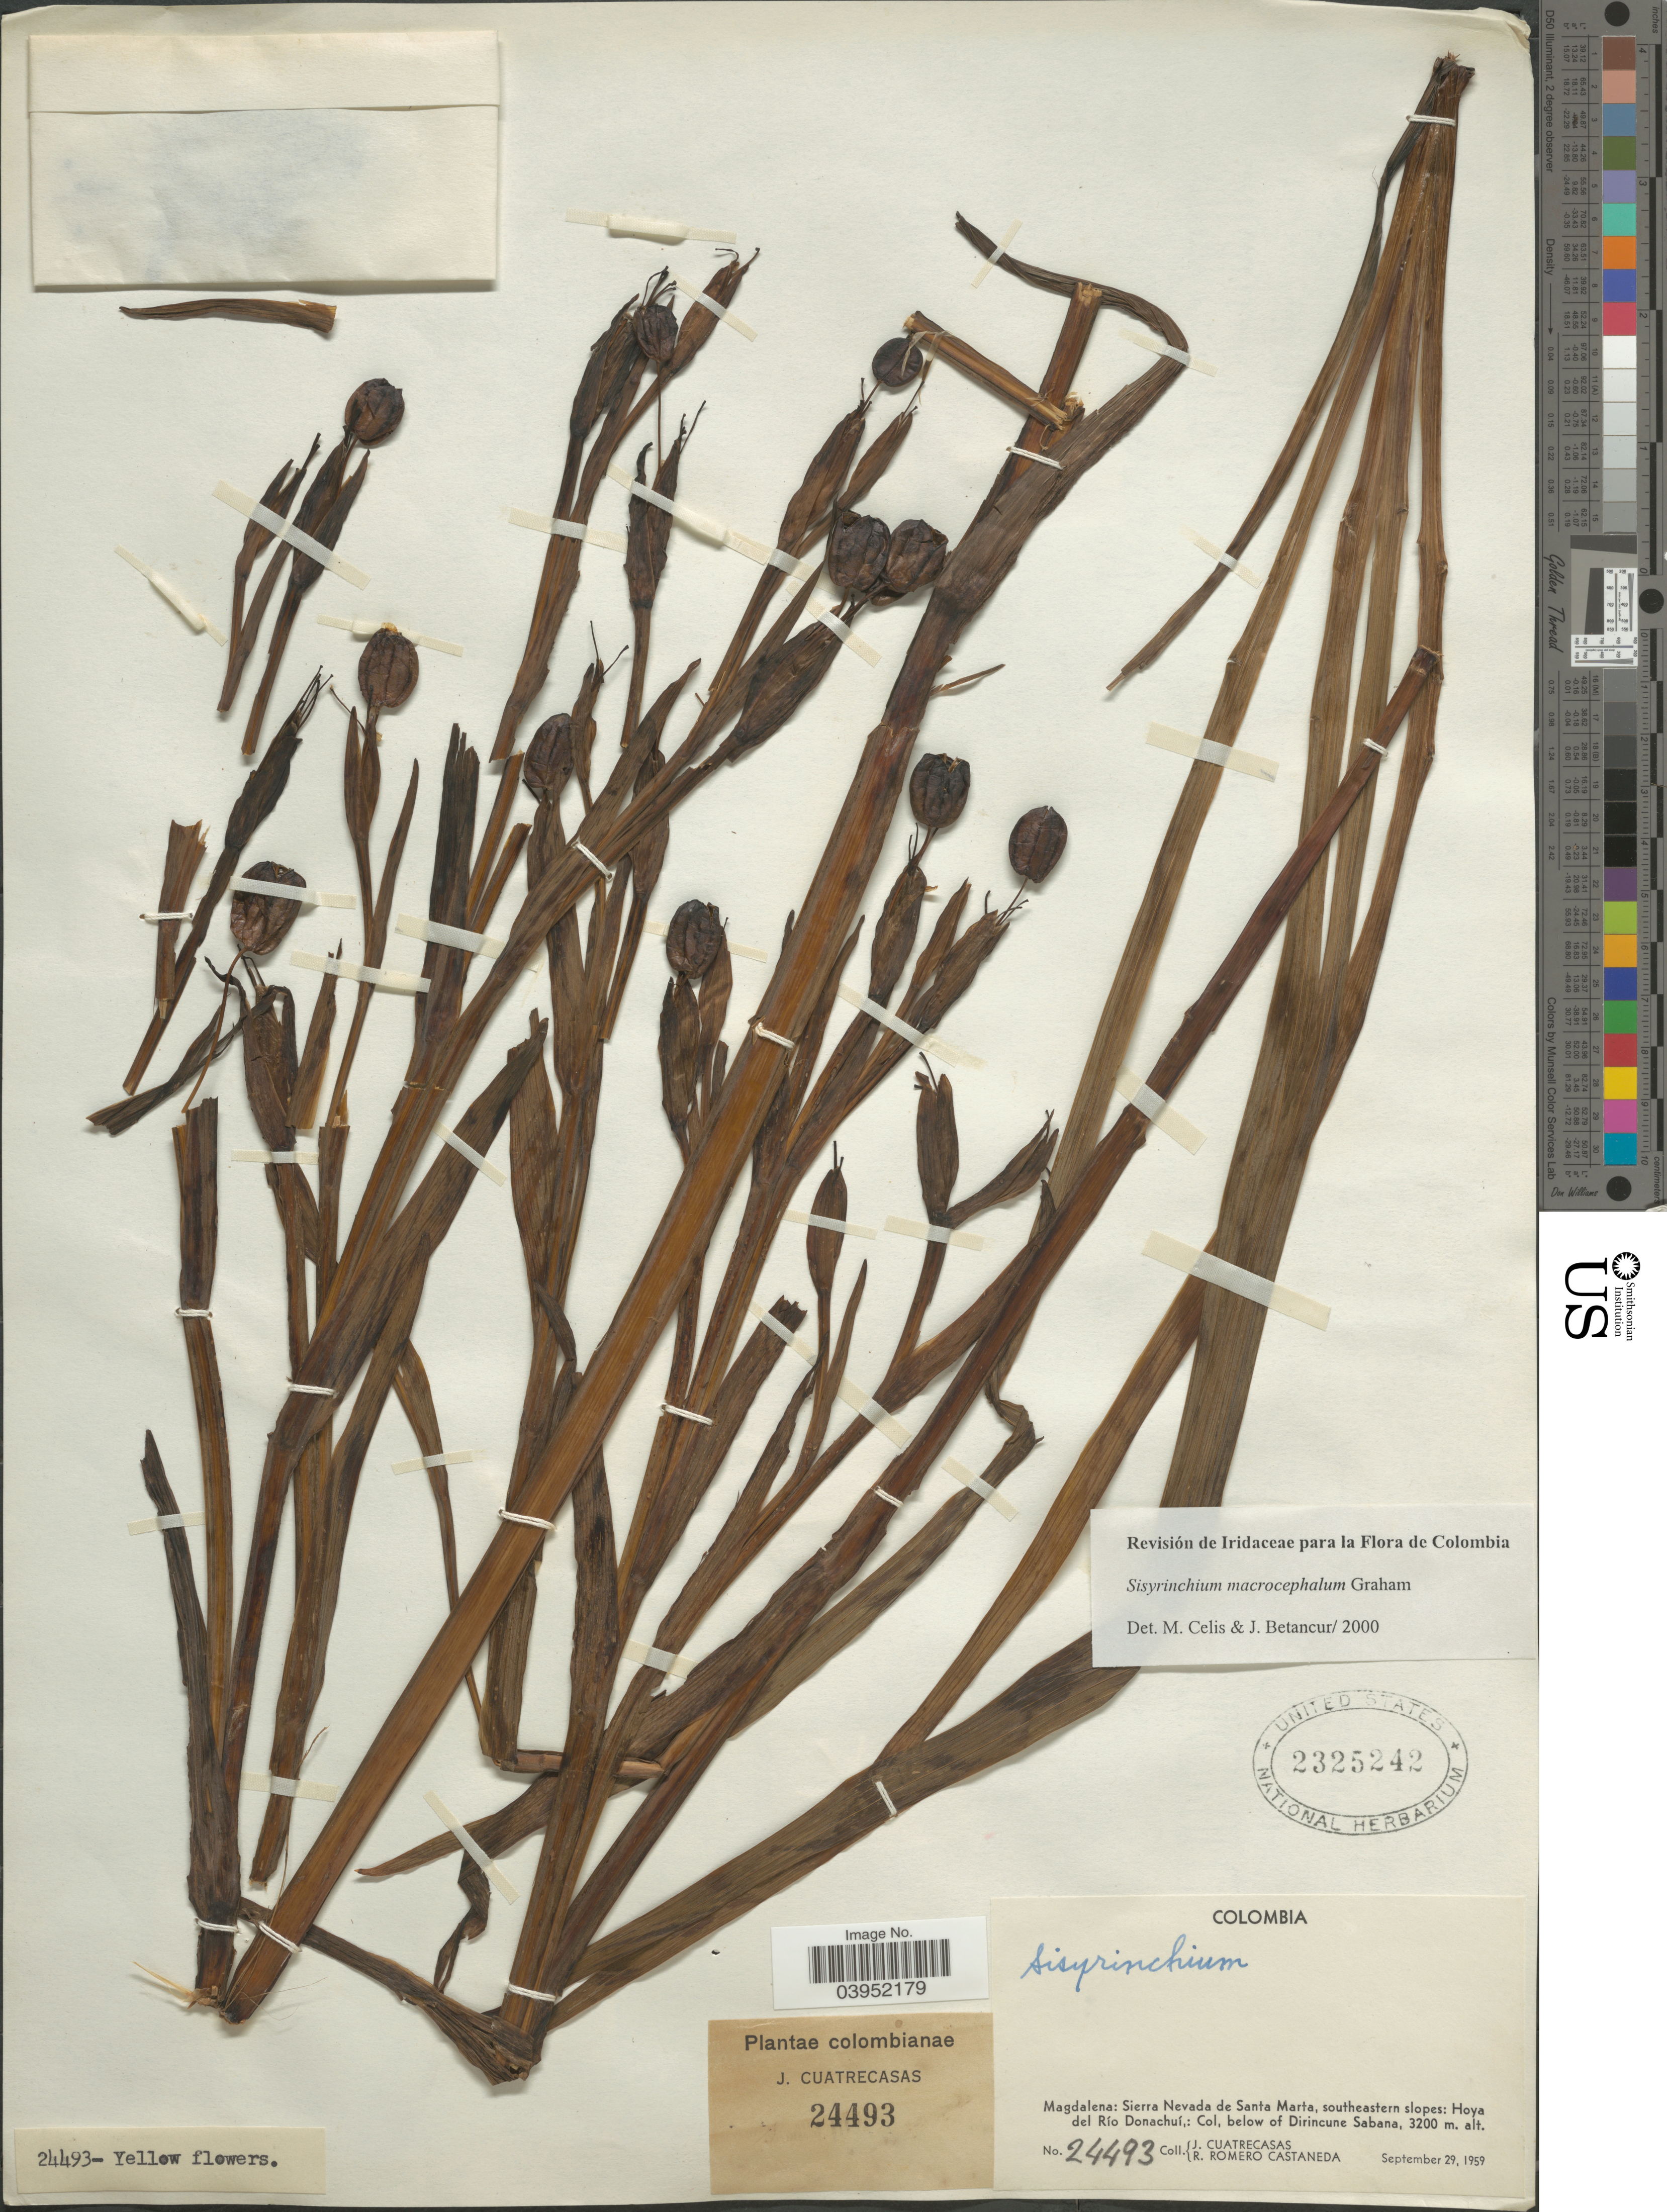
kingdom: Plantae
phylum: Tracheophyta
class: Liliopsida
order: Asparagales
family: Iridaceae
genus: Sisyrinchium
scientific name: Sisyrinchium macrocephalum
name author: Graham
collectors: J. Cuatrecasas & R. Romero Castañeda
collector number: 24493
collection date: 1959-09-29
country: Colombia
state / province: Magdalena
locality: Sierra Nevada de Santa Marta, southeastern slopes: Hoya del Río Donachuí,: Col. below of Dirincune Sabana.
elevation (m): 3200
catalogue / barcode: US 2325242